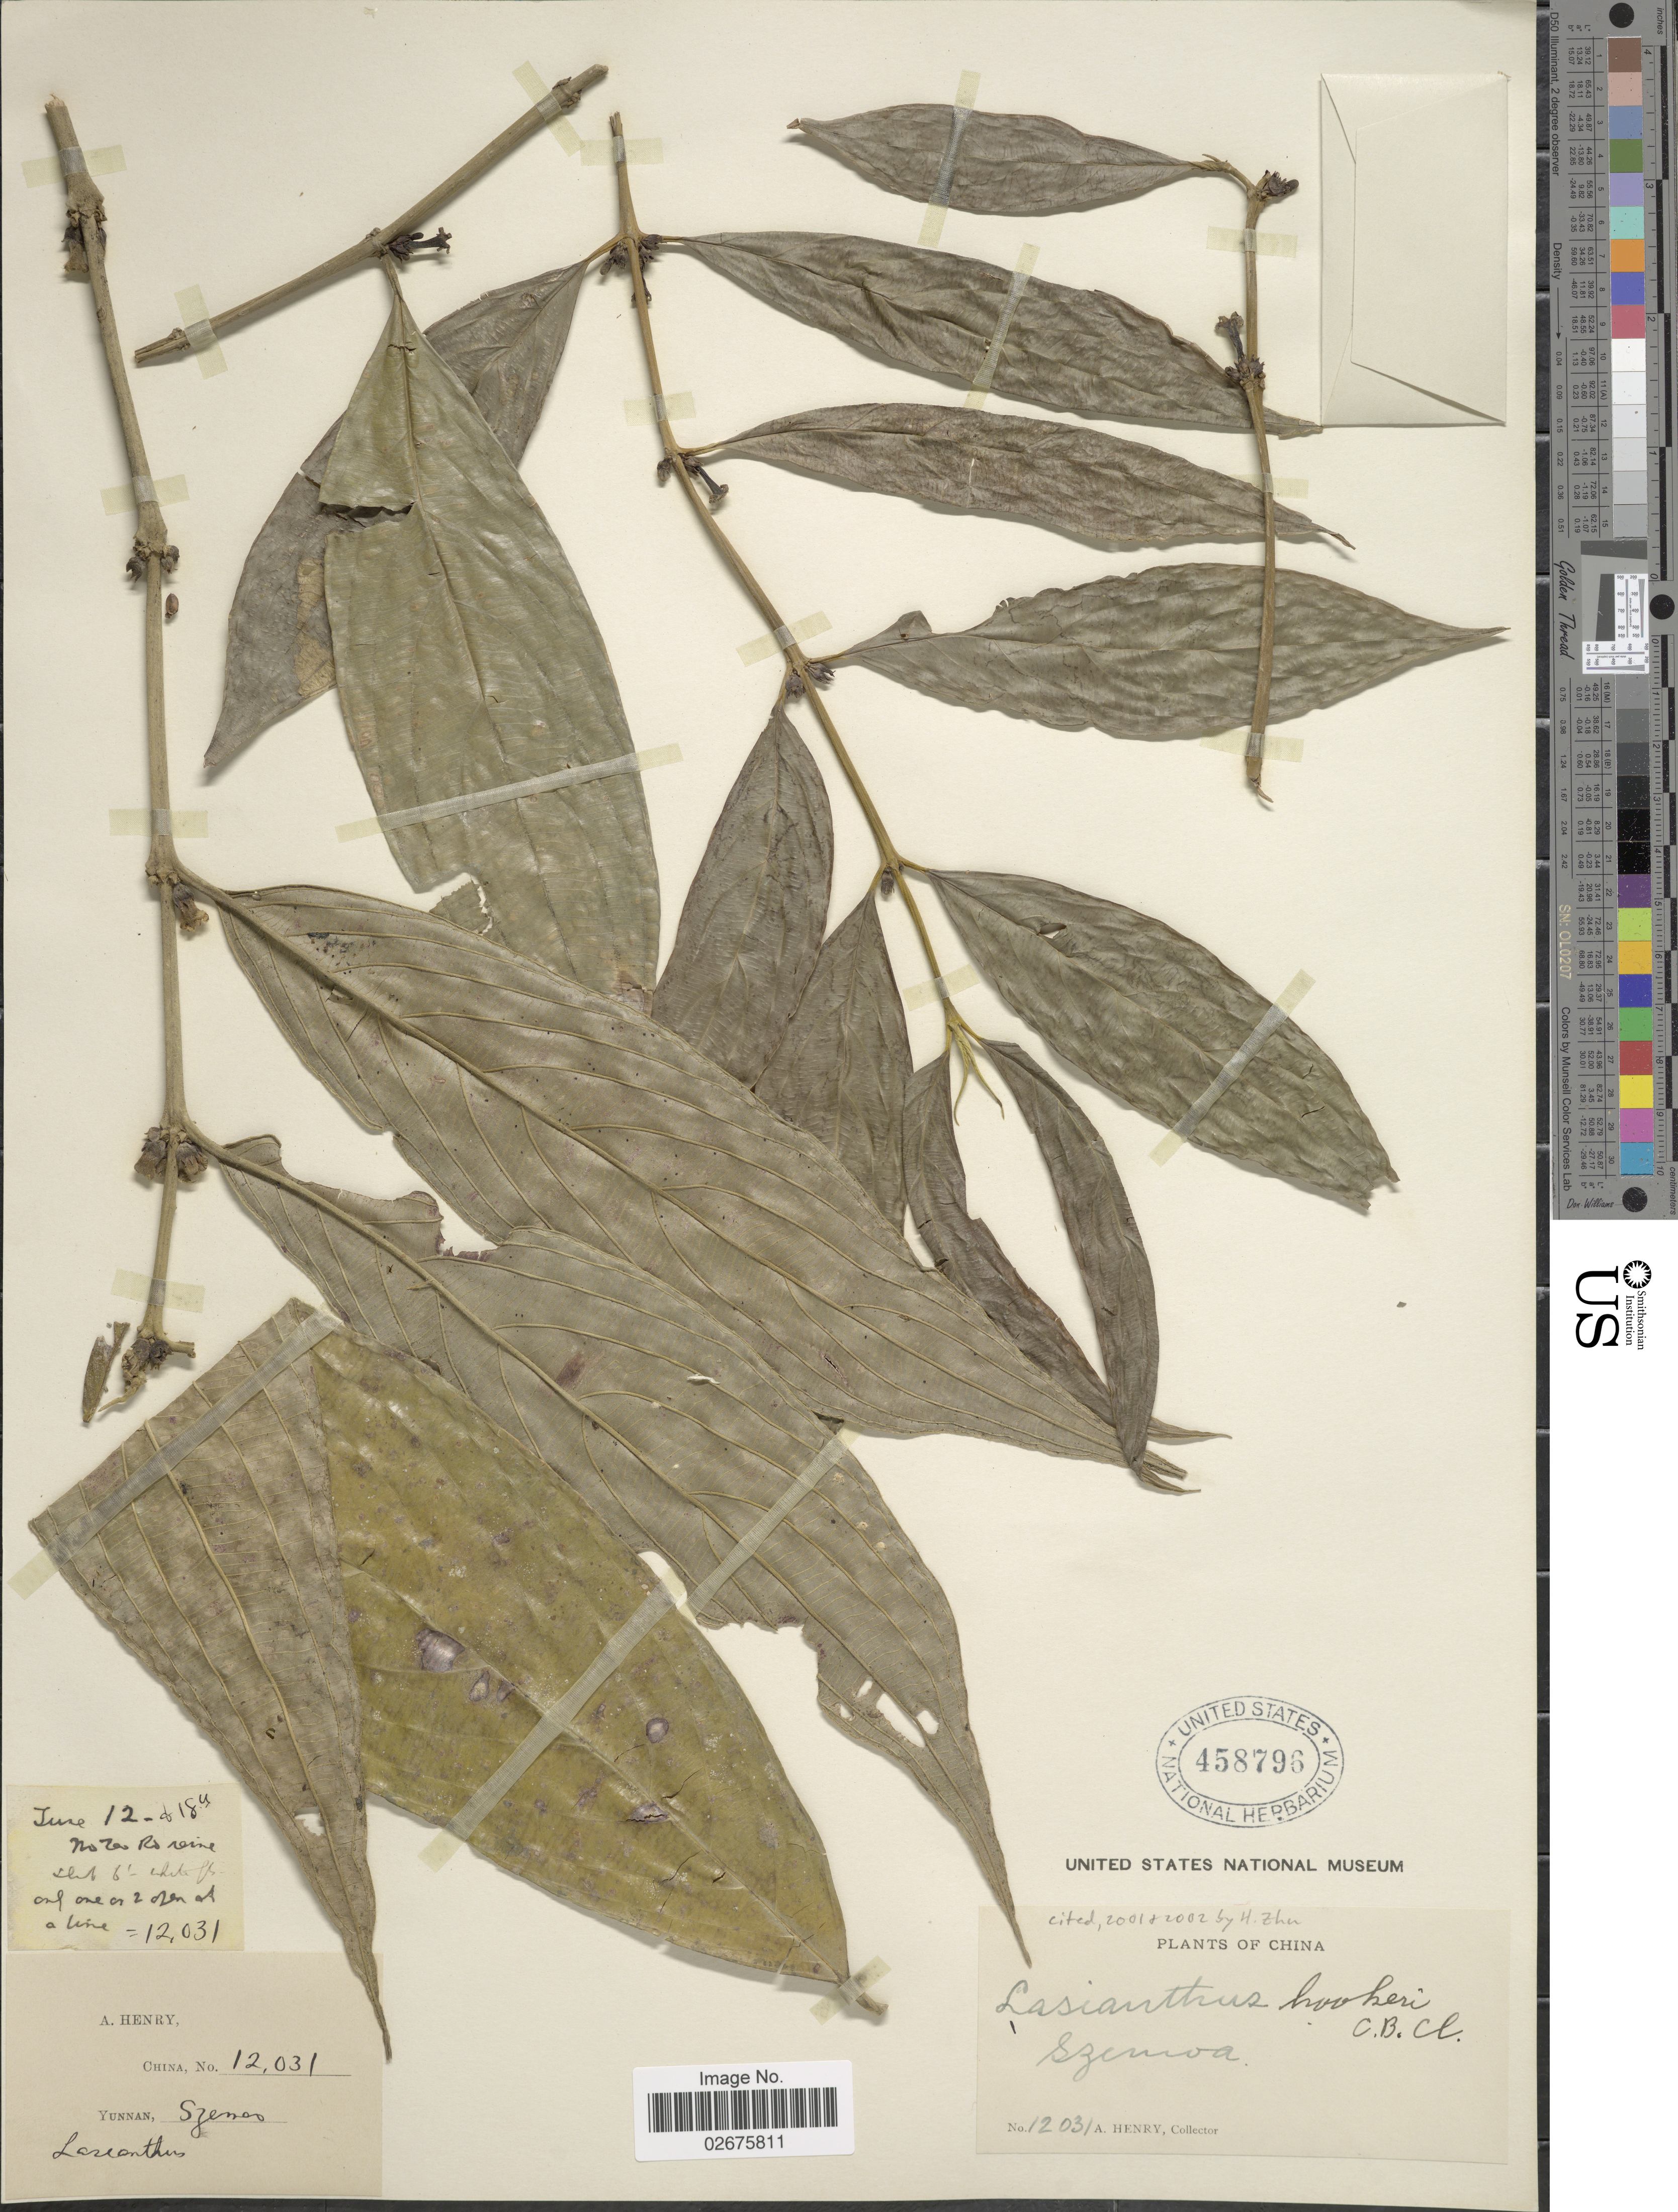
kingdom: Plantae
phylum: Tracheophyta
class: Magnoliopsida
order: Gentianales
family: Rubiaceae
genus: Lasianthus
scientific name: Lasianthus hookeri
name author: C.B. Clarke ex Hook. f.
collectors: A. Henry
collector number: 12031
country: China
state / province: Yunnan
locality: Szemoa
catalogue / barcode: US 458796